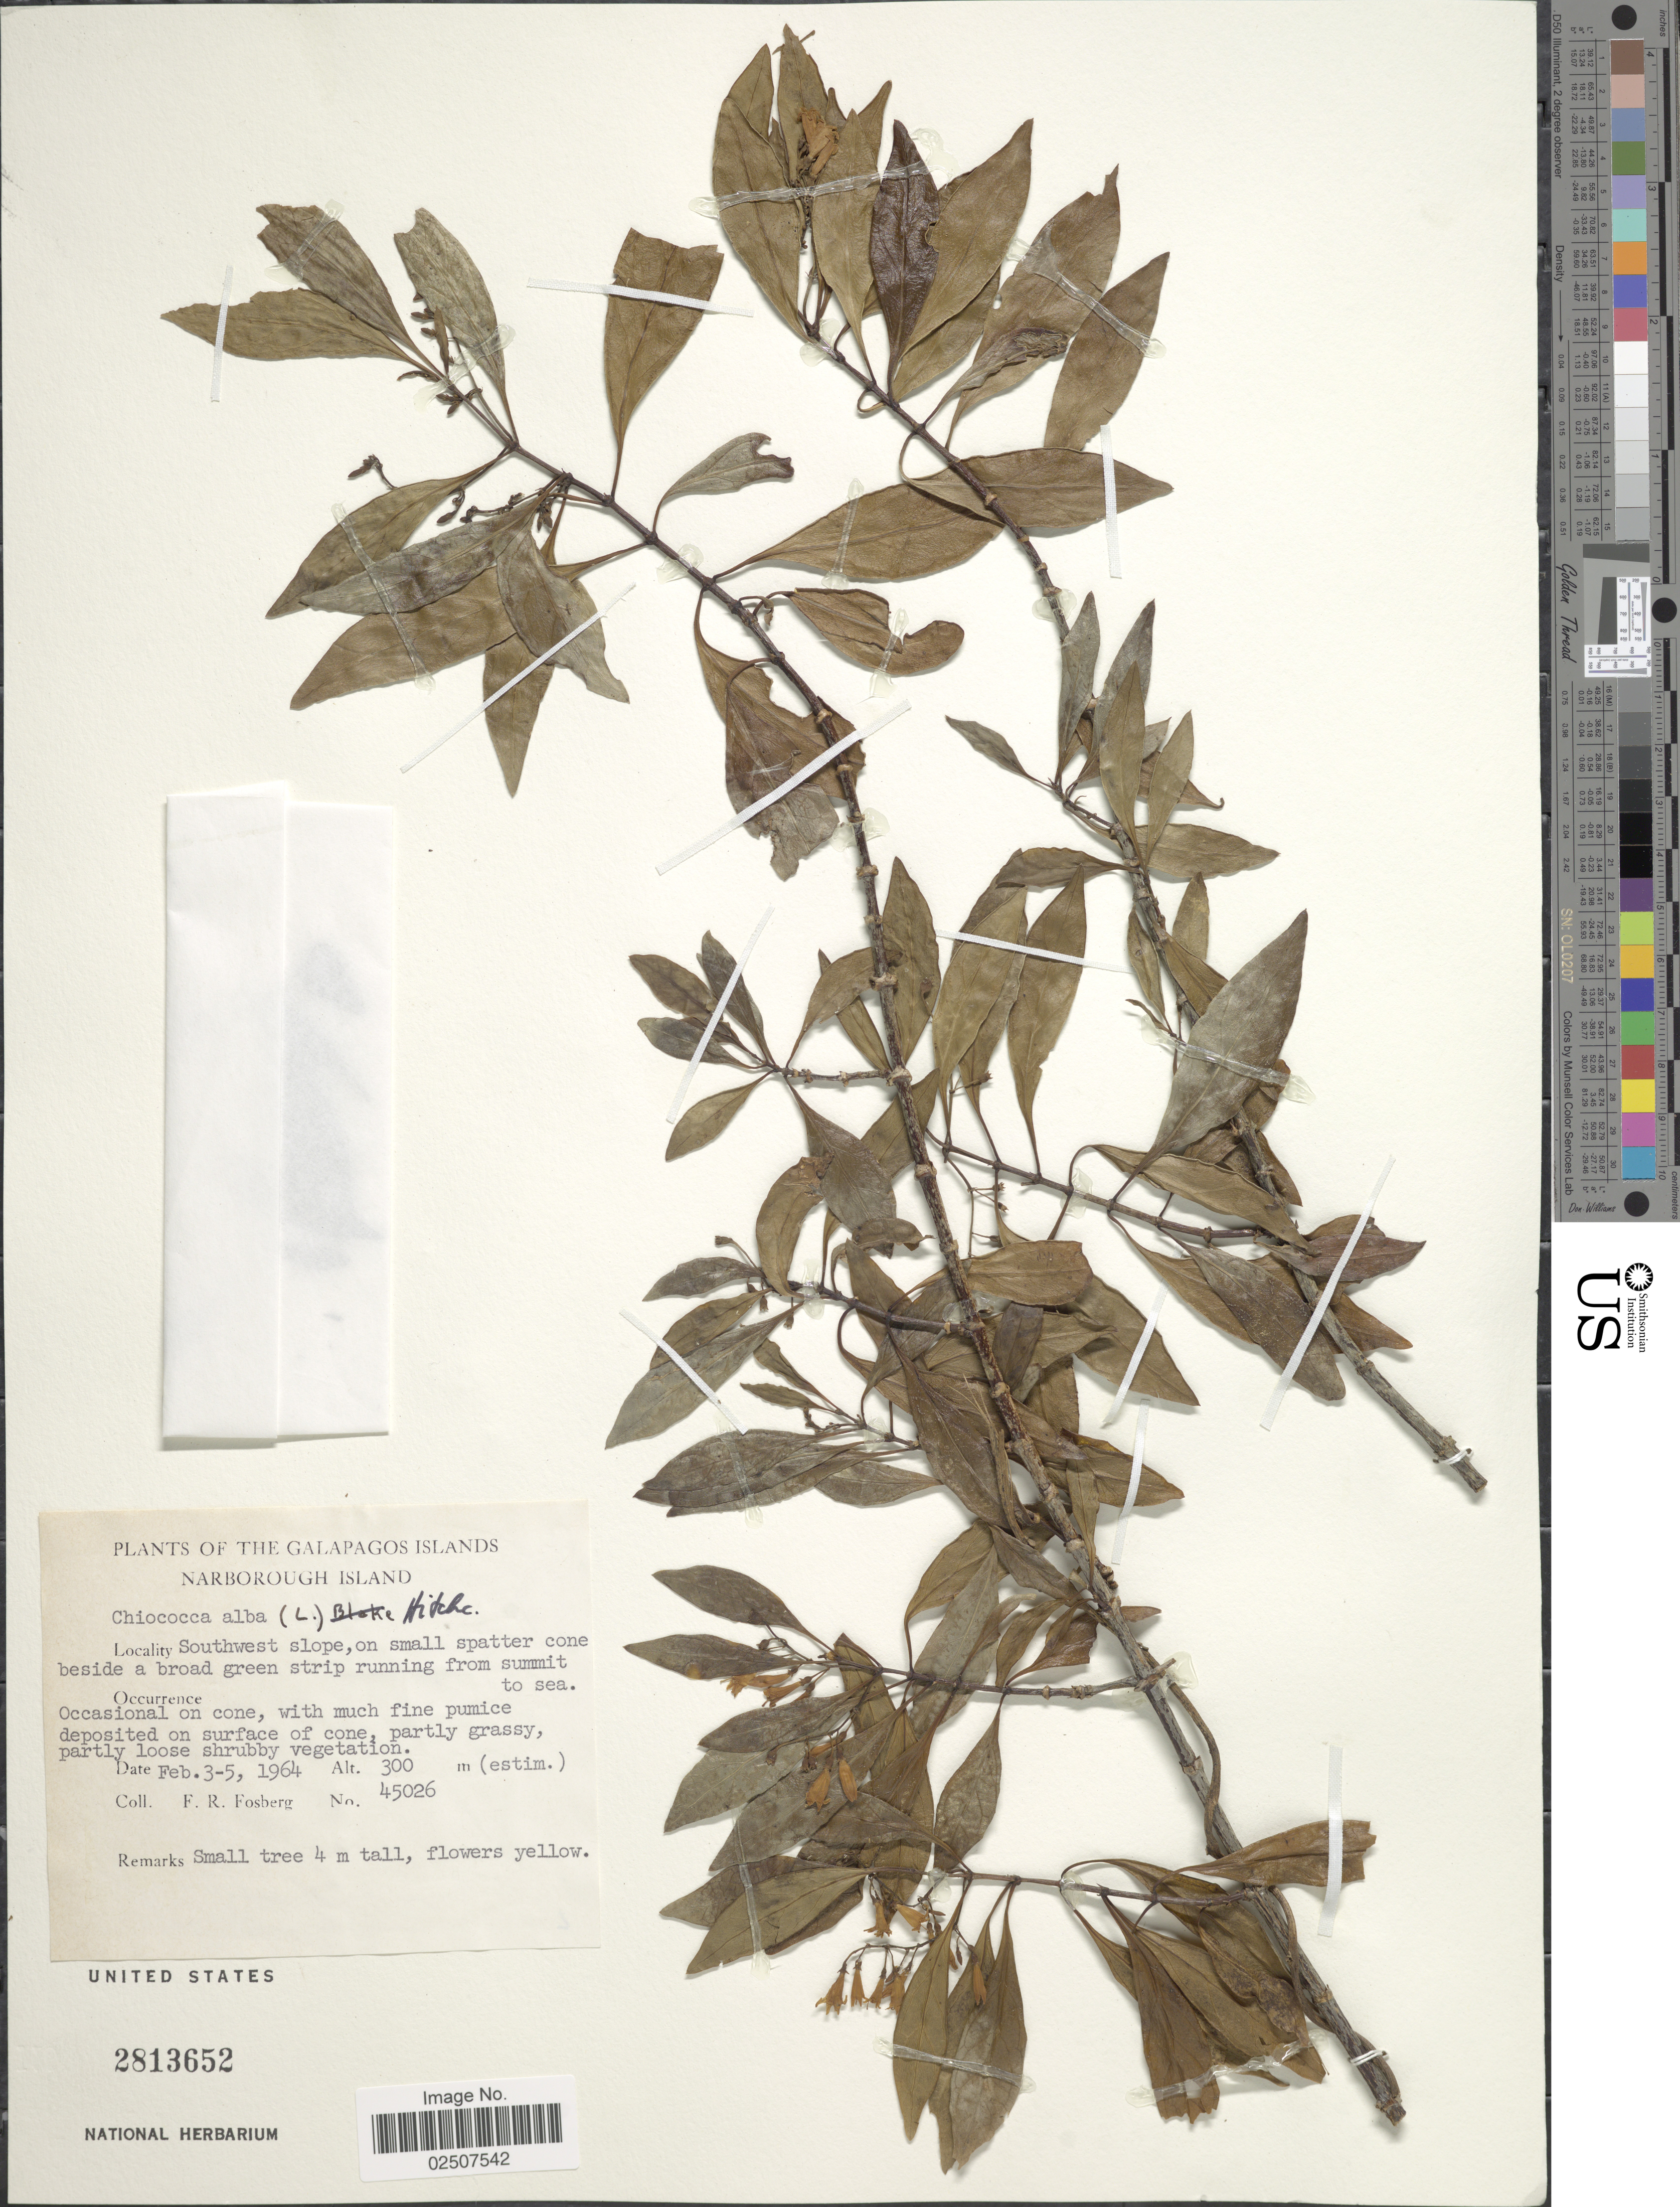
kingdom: Plantae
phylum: Tracheophyta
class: Magnoliopsida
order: Gentianales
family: Rubiaceae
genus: Chiococca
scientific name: Chiococca alba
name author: (L.) Hitchc.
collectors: F. R. Fosberg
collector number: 45026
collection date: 1964-02-03/1964-02-05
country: Ecuador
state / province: Colón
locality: Galapagos Islands. Narborough Island. Southwest slope, on small spatter cone beside a broad green strip running from summit to sea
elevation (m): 300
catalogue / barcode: US 2813652